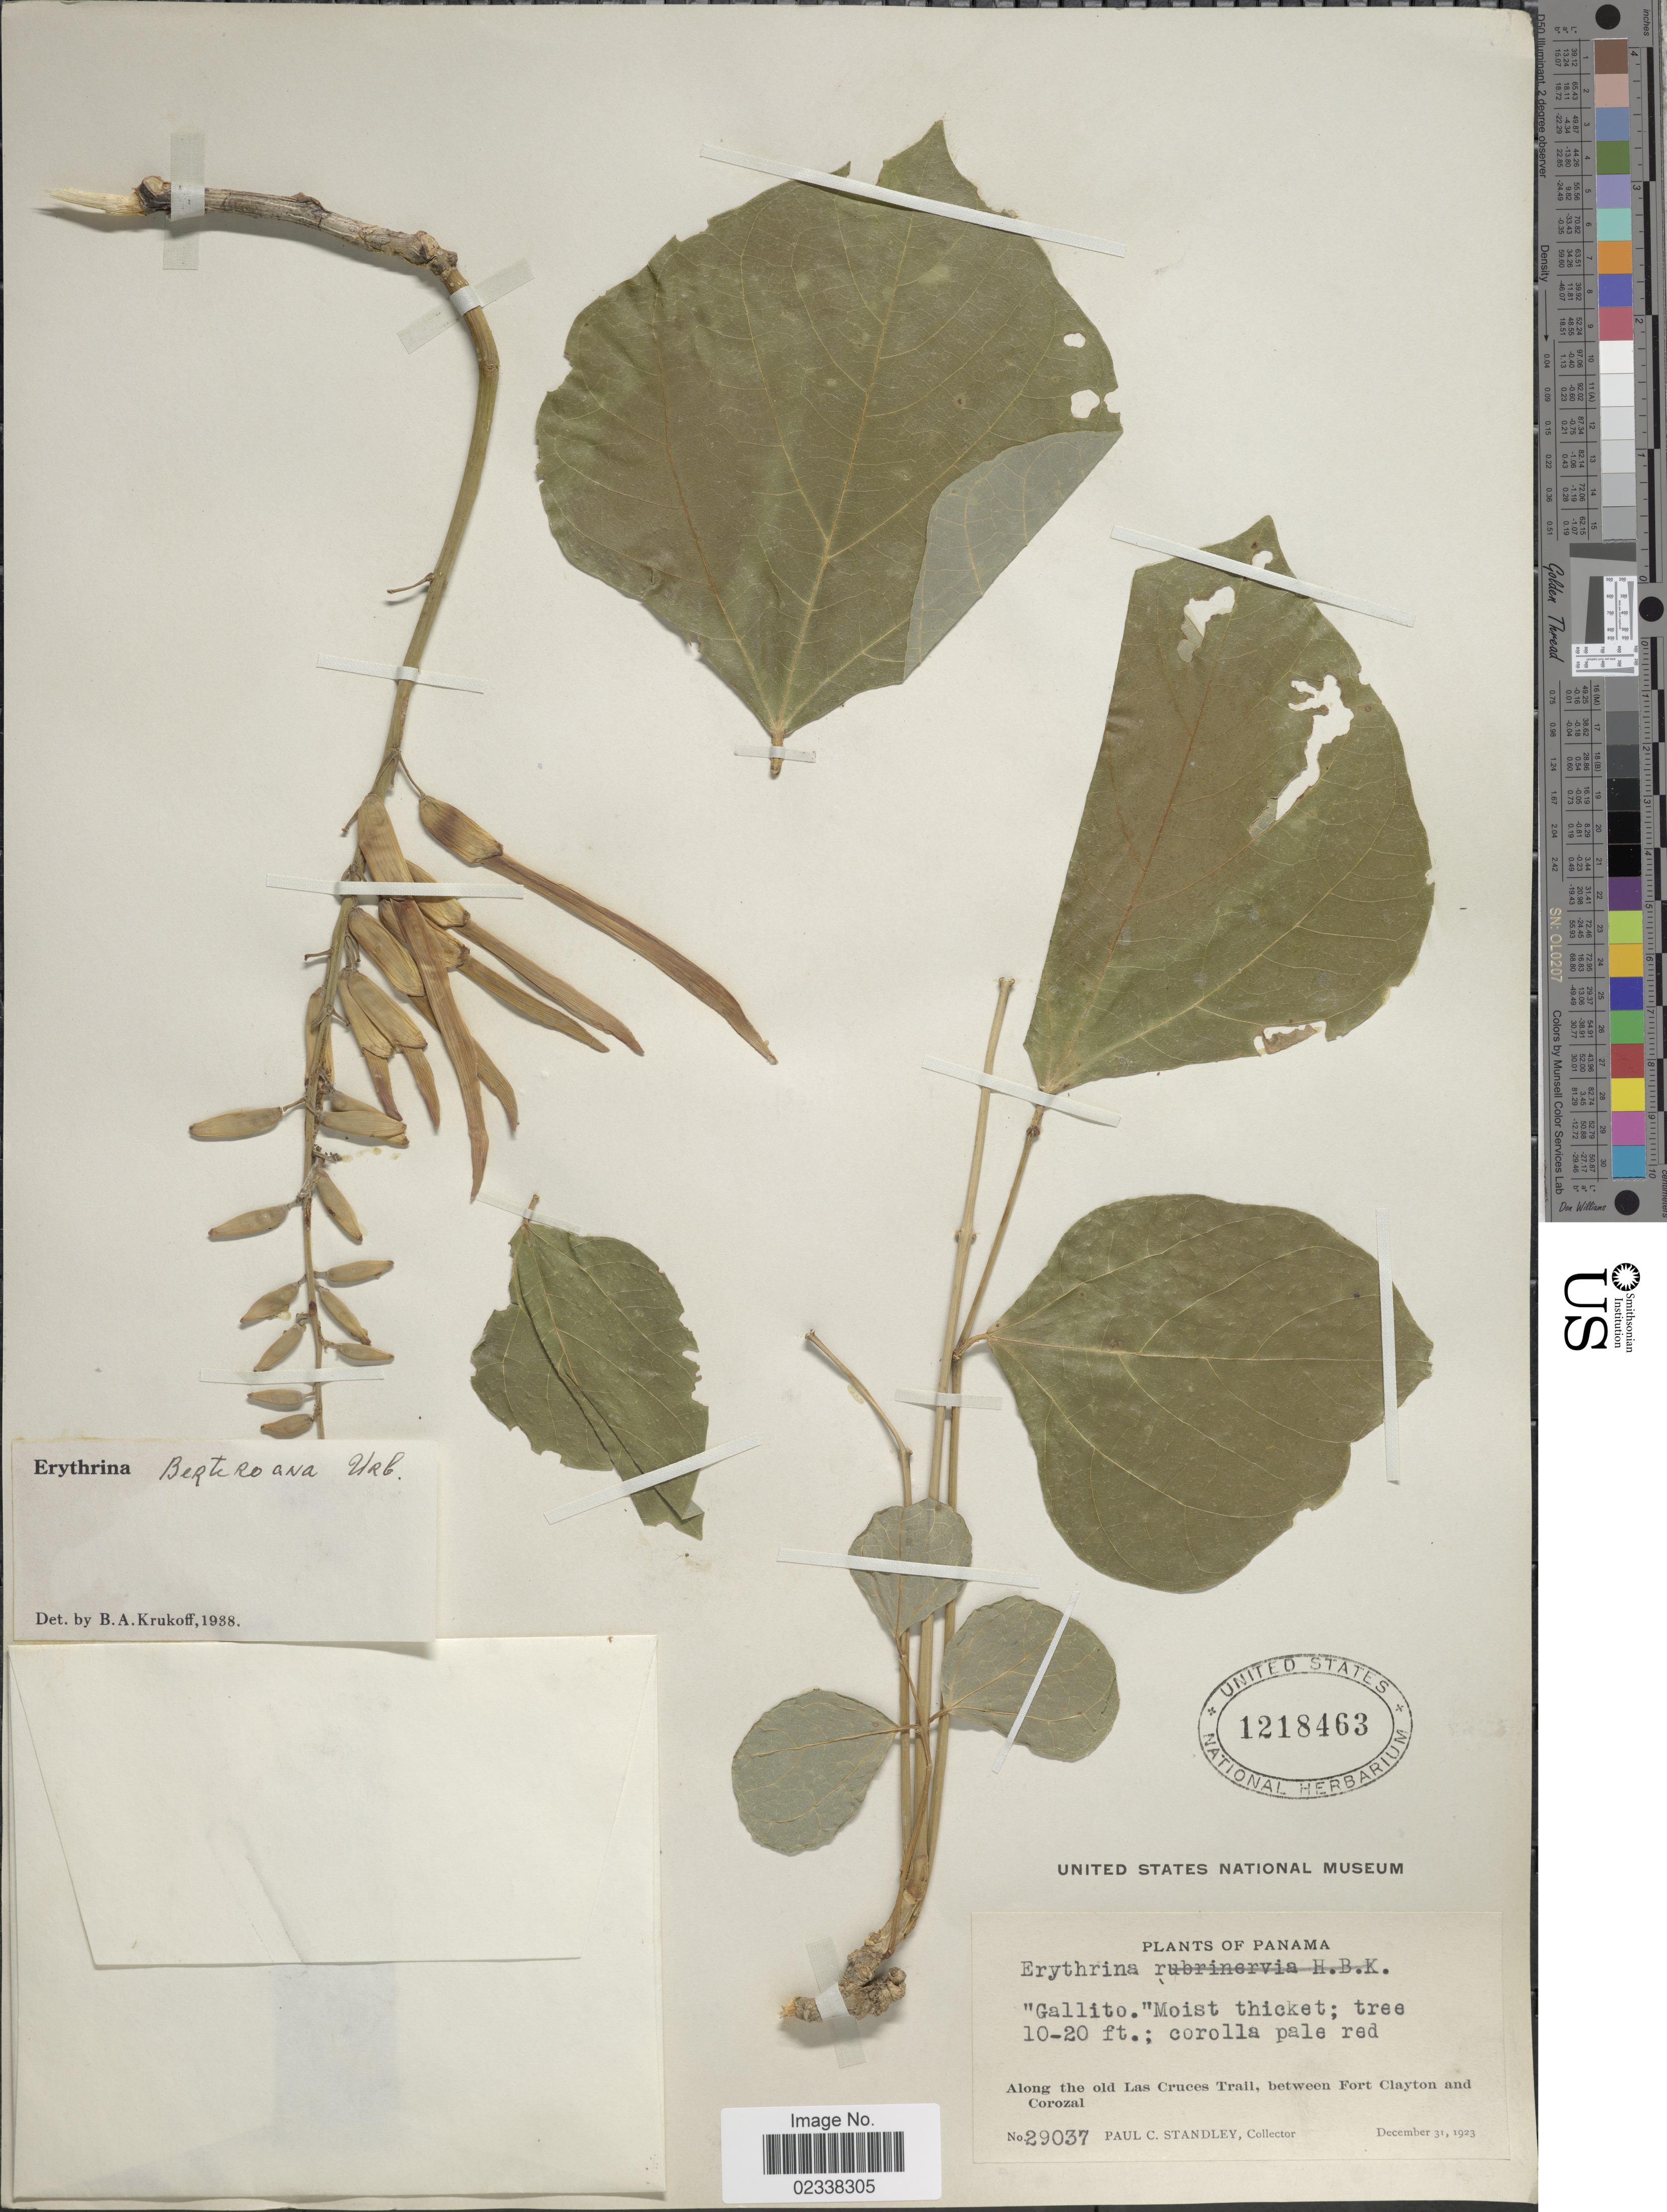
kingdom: Plantae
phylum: Tracheophyta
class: Magnoliopsida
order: Fabales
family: Fabaceae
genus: Erythrina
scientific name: Erythrina berteroana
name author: Urb.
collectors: P. C. Standley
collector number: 29037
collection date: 1923-12-31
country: Panama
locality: Along the old Las Cruces Trail, between Fort Clayton and Corozal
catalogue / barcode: US 1218463